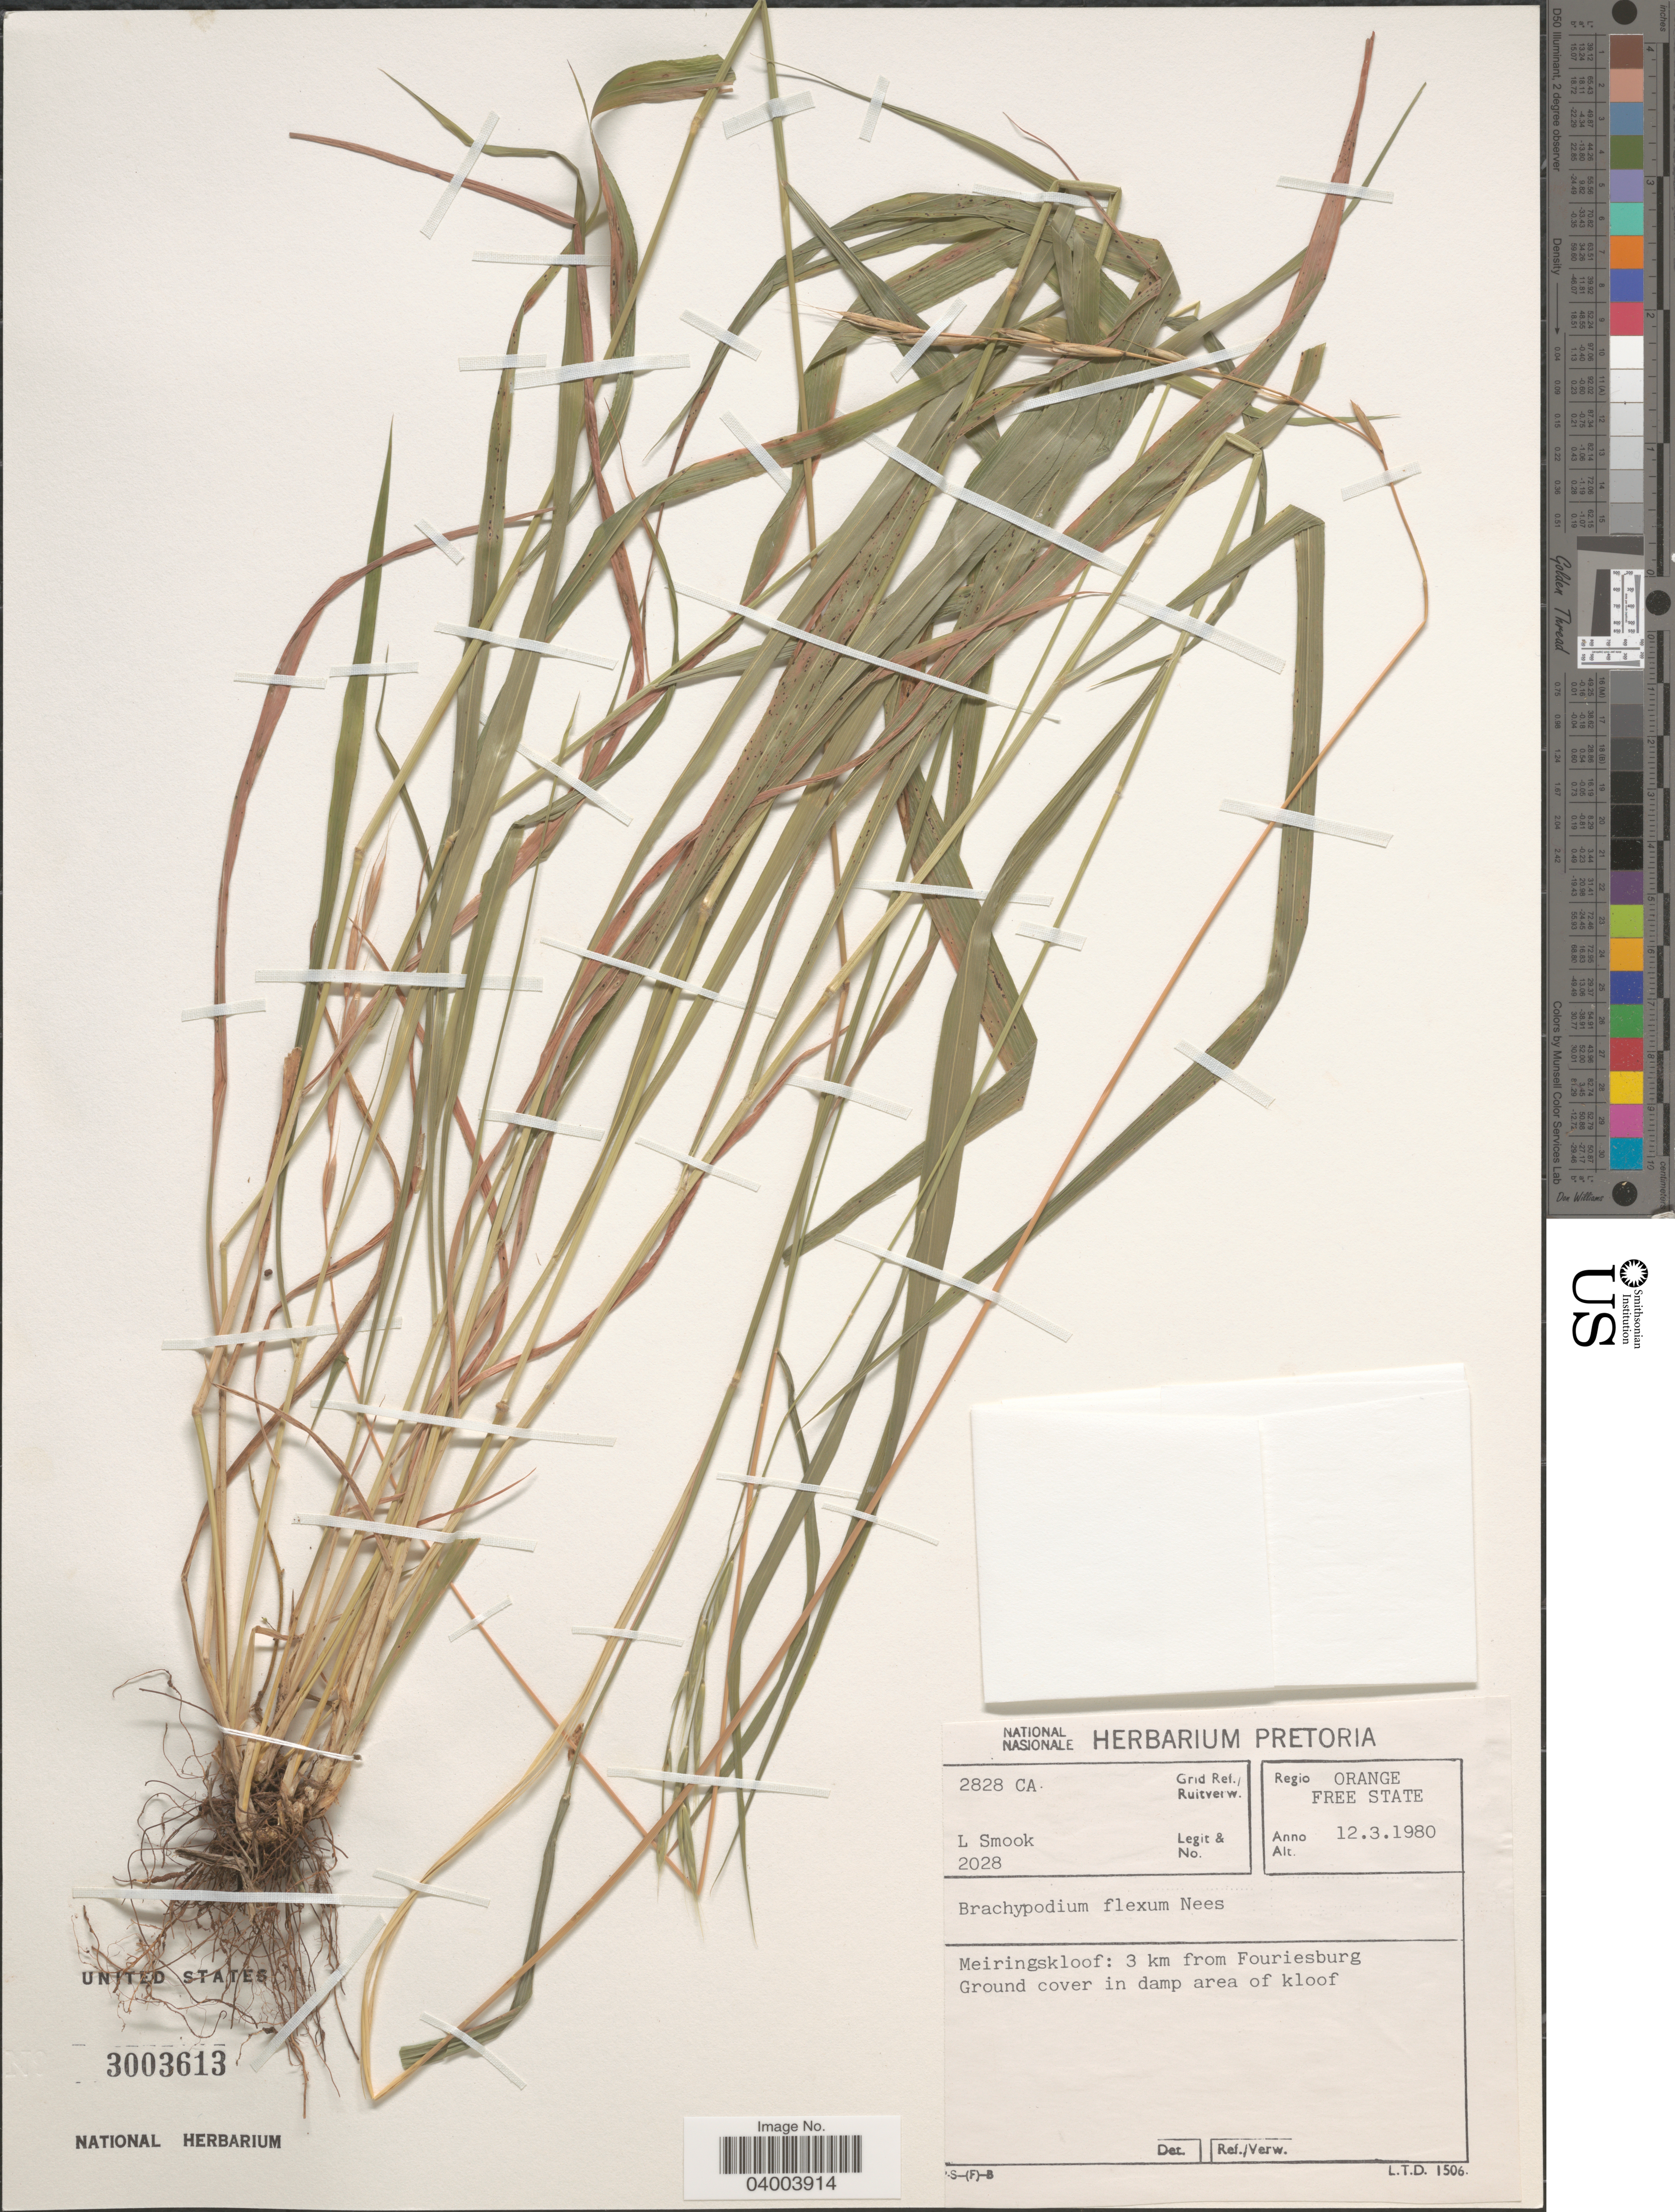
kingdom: Plantae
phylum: Tracheophyta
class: Liliopsida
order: Poales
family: Poaceae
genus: Brachypodium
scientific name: Brachypodium flexum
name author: Nees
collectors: L. Smook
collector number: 2028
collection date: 1980-03-12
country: South Africa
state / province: Free State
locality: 2828 CA Grid Ref./Ruitverw. Regio Orange Free State. Meiringskloof: 3 km from Fouriesburg Ground cover in damp area of kloof.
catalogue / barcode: US 3003613